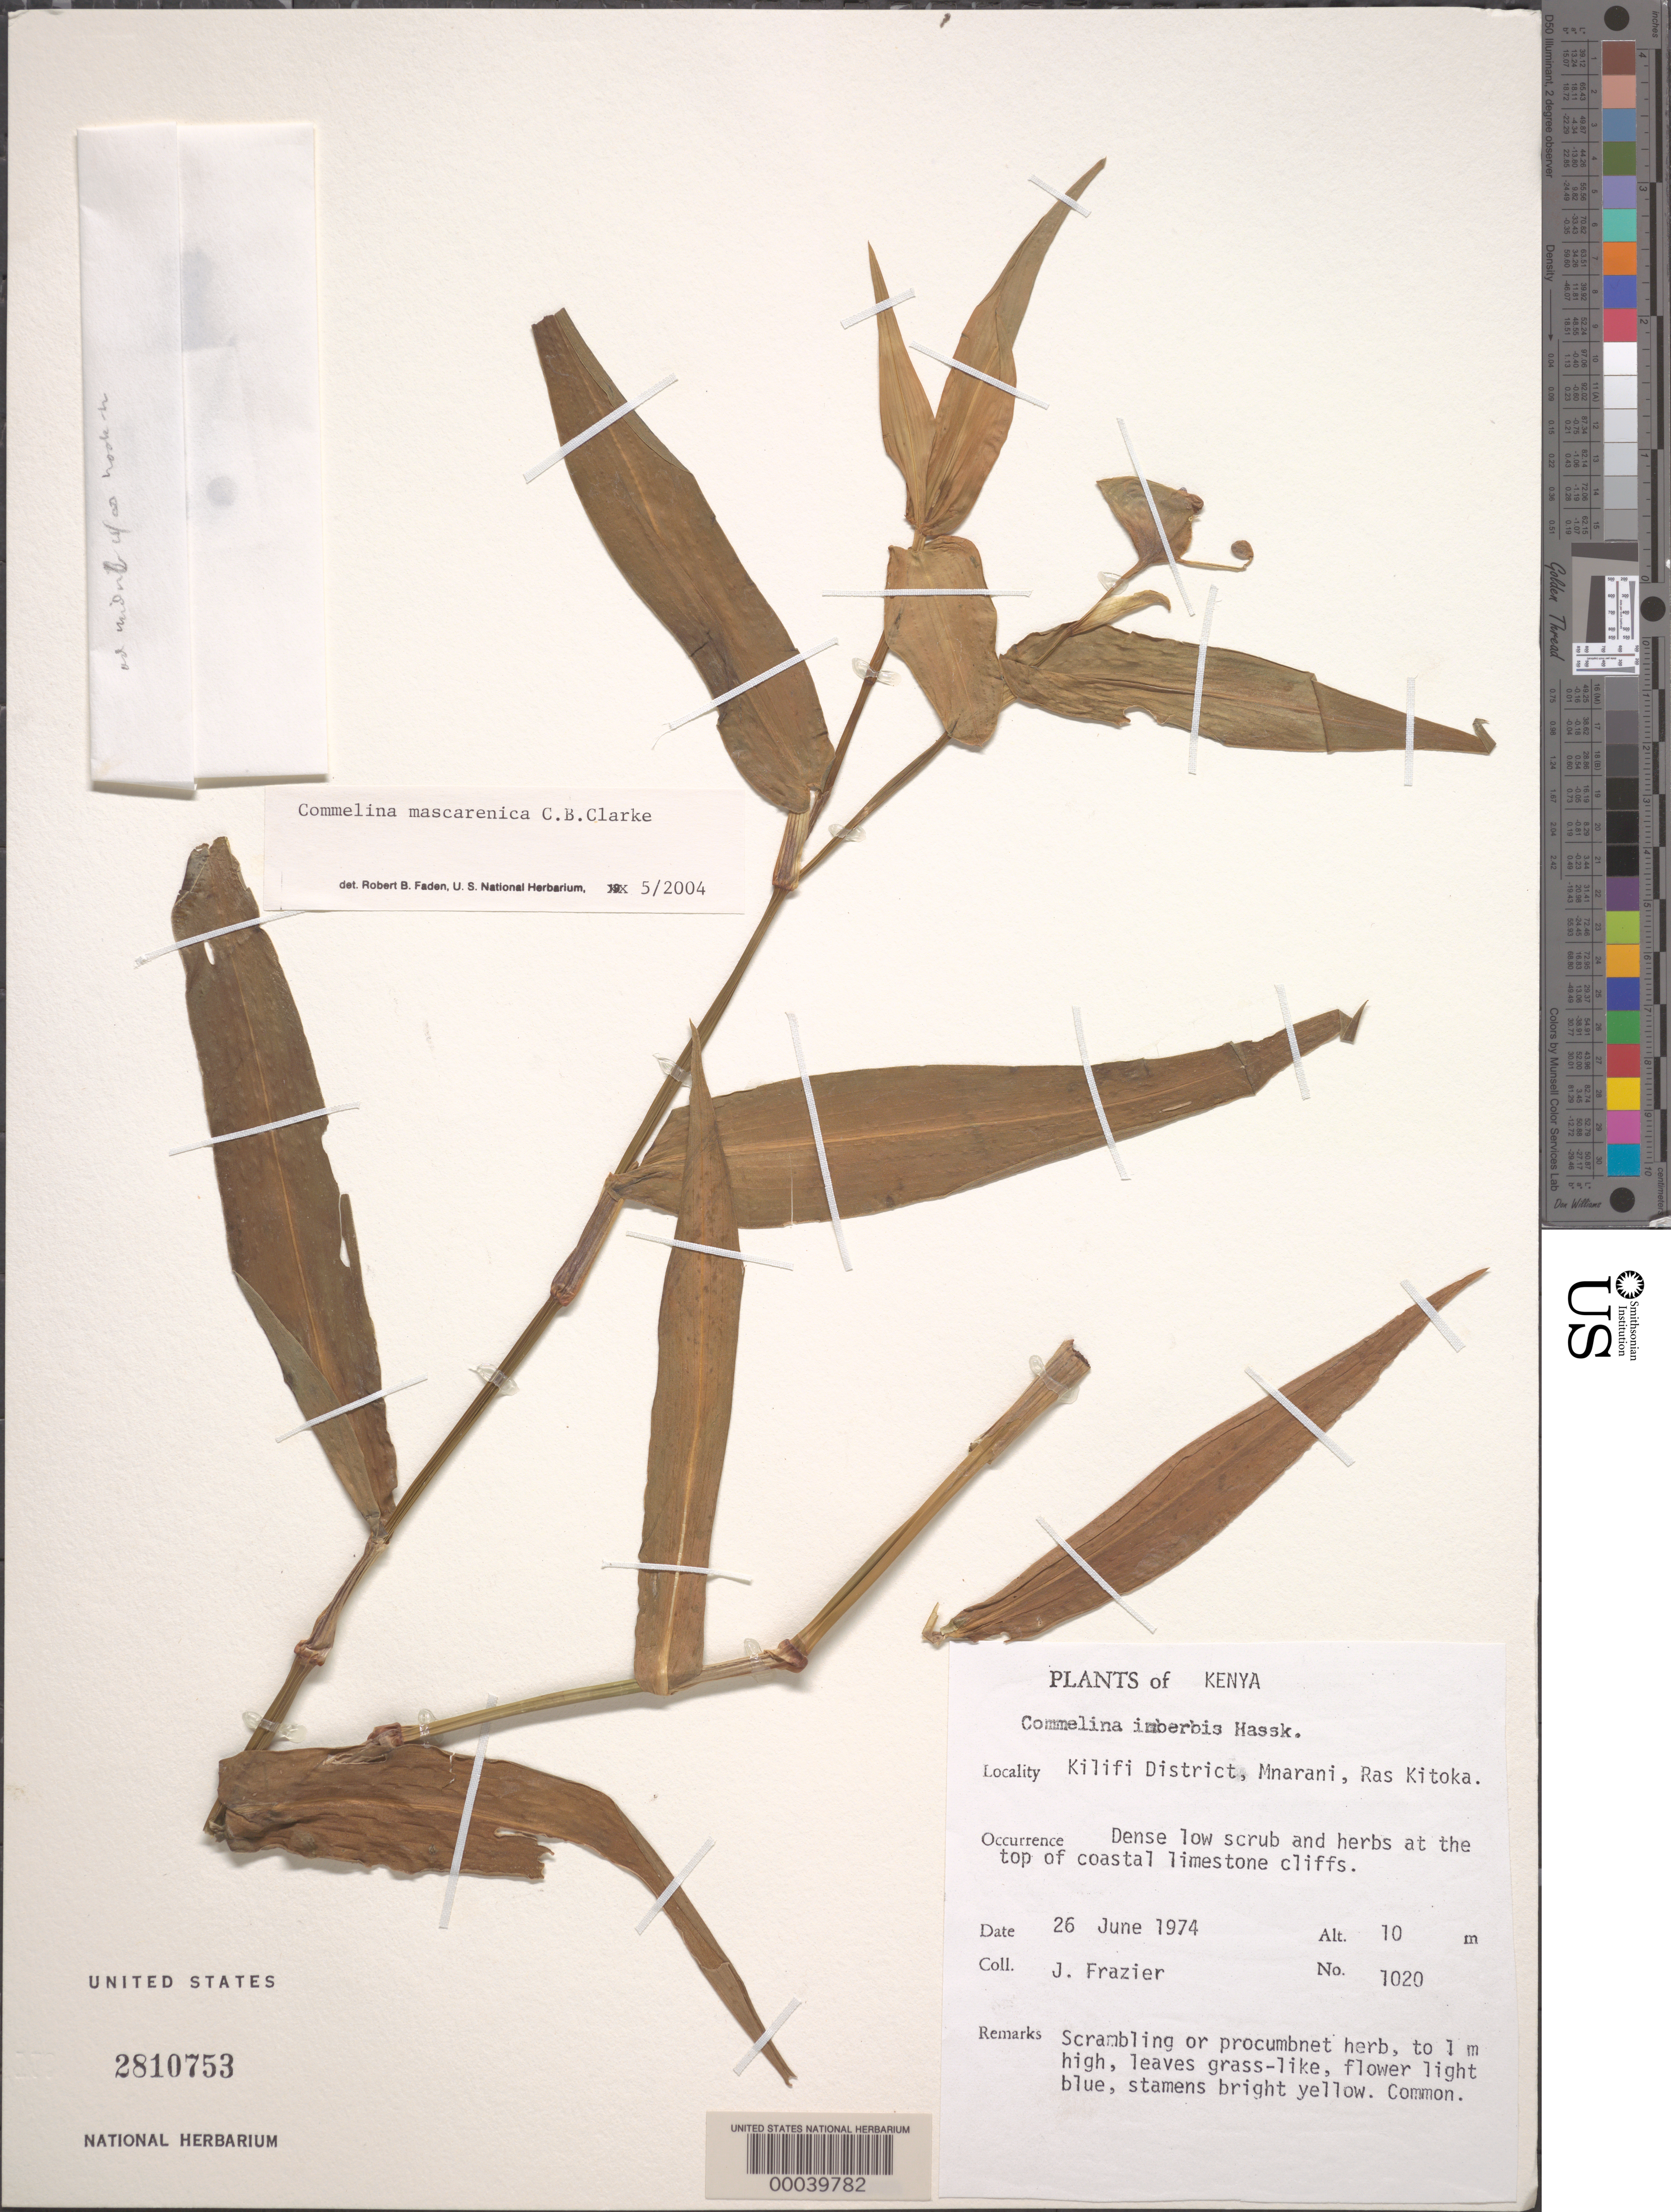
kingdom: Plantae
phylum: Tracheophyta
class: Liliopsida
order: Commelinales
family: Commelinaceae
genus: Commelina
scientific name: Commelina mascarenica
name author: C.B. Clarke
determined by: Faden, Robert B., (US), Smithsonian Institution - National Museum of Natural History (UNITED STATES)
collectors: J. Frazier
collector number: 1020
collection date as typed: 26 Jun 1974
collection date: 1974-06-26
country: Kenya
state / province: Kilifi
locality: Mnarani, ras kitoka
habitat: Low scrub, top of coastal limestone cliffs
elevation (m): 10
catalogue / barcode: US 2810753